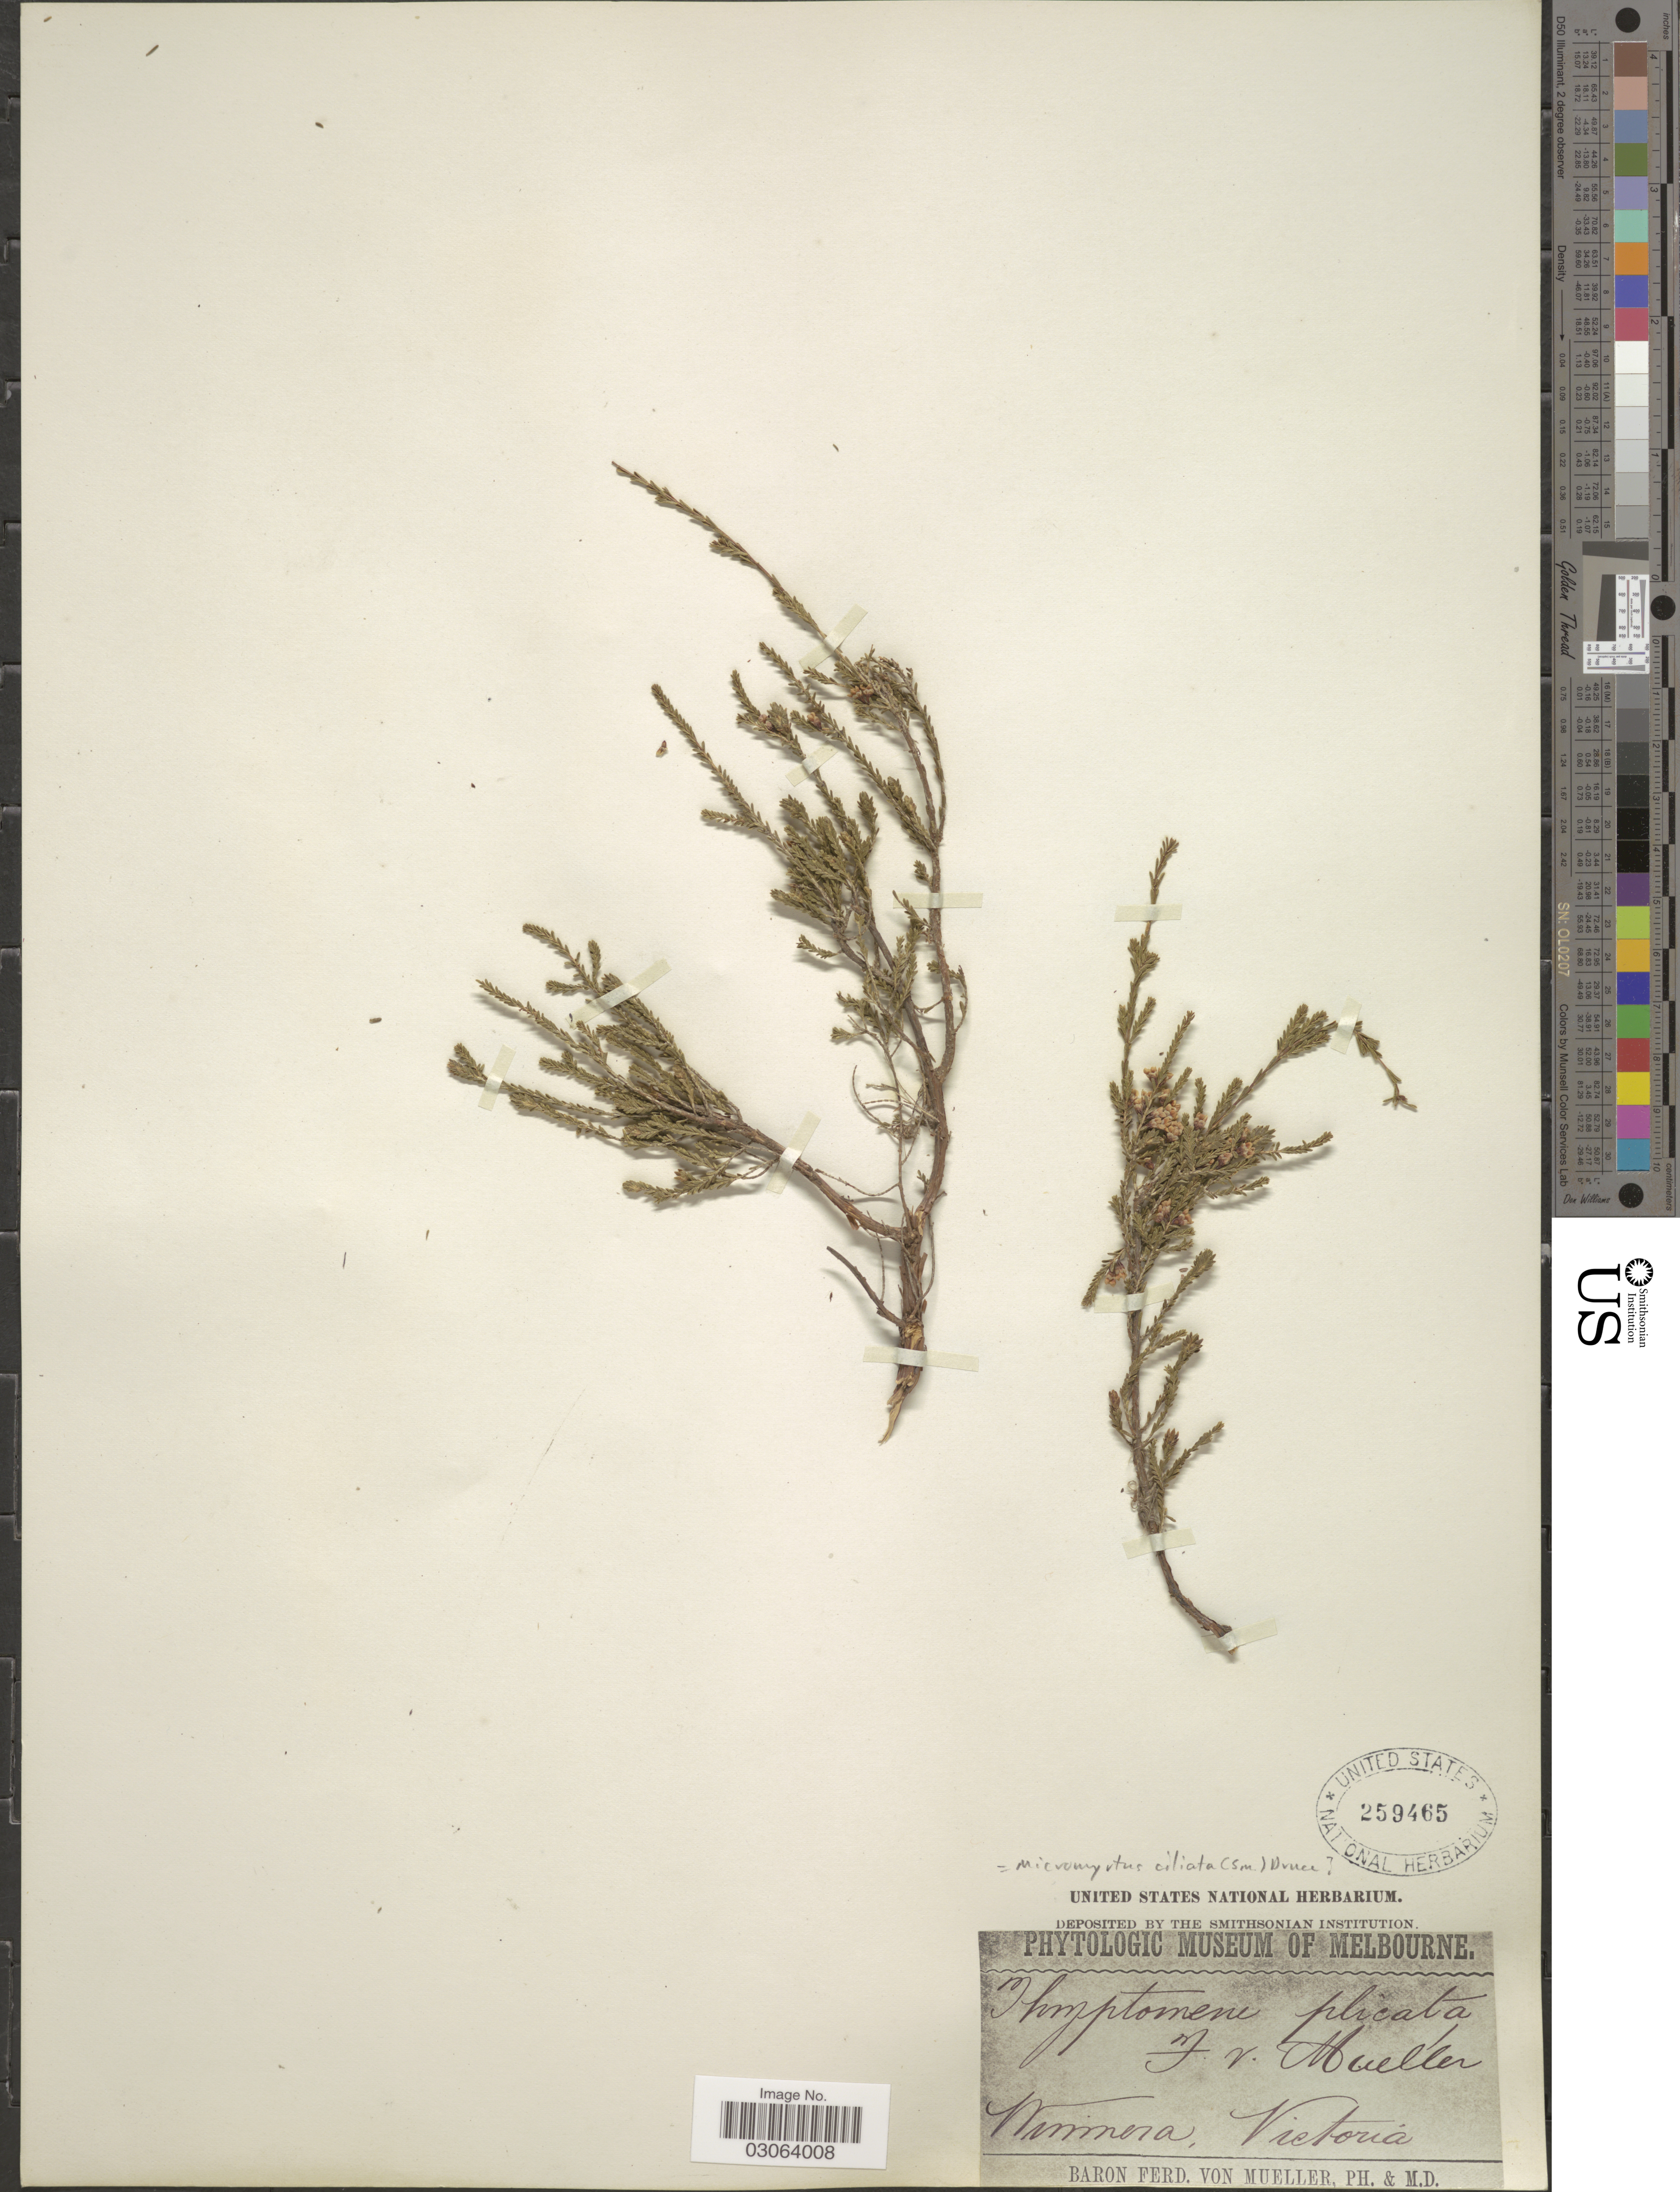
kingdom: Plantae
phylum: Tracheophyta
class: Magnoliopsida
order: Myrtales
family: Myrtaceae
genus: Micromyrtus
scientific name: Micromyrtus ciliata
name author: (Sm.) Druce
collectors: F. Mueller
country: Australia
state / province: Victoria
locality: Wimmera, Victoria.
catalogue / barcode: US 259465